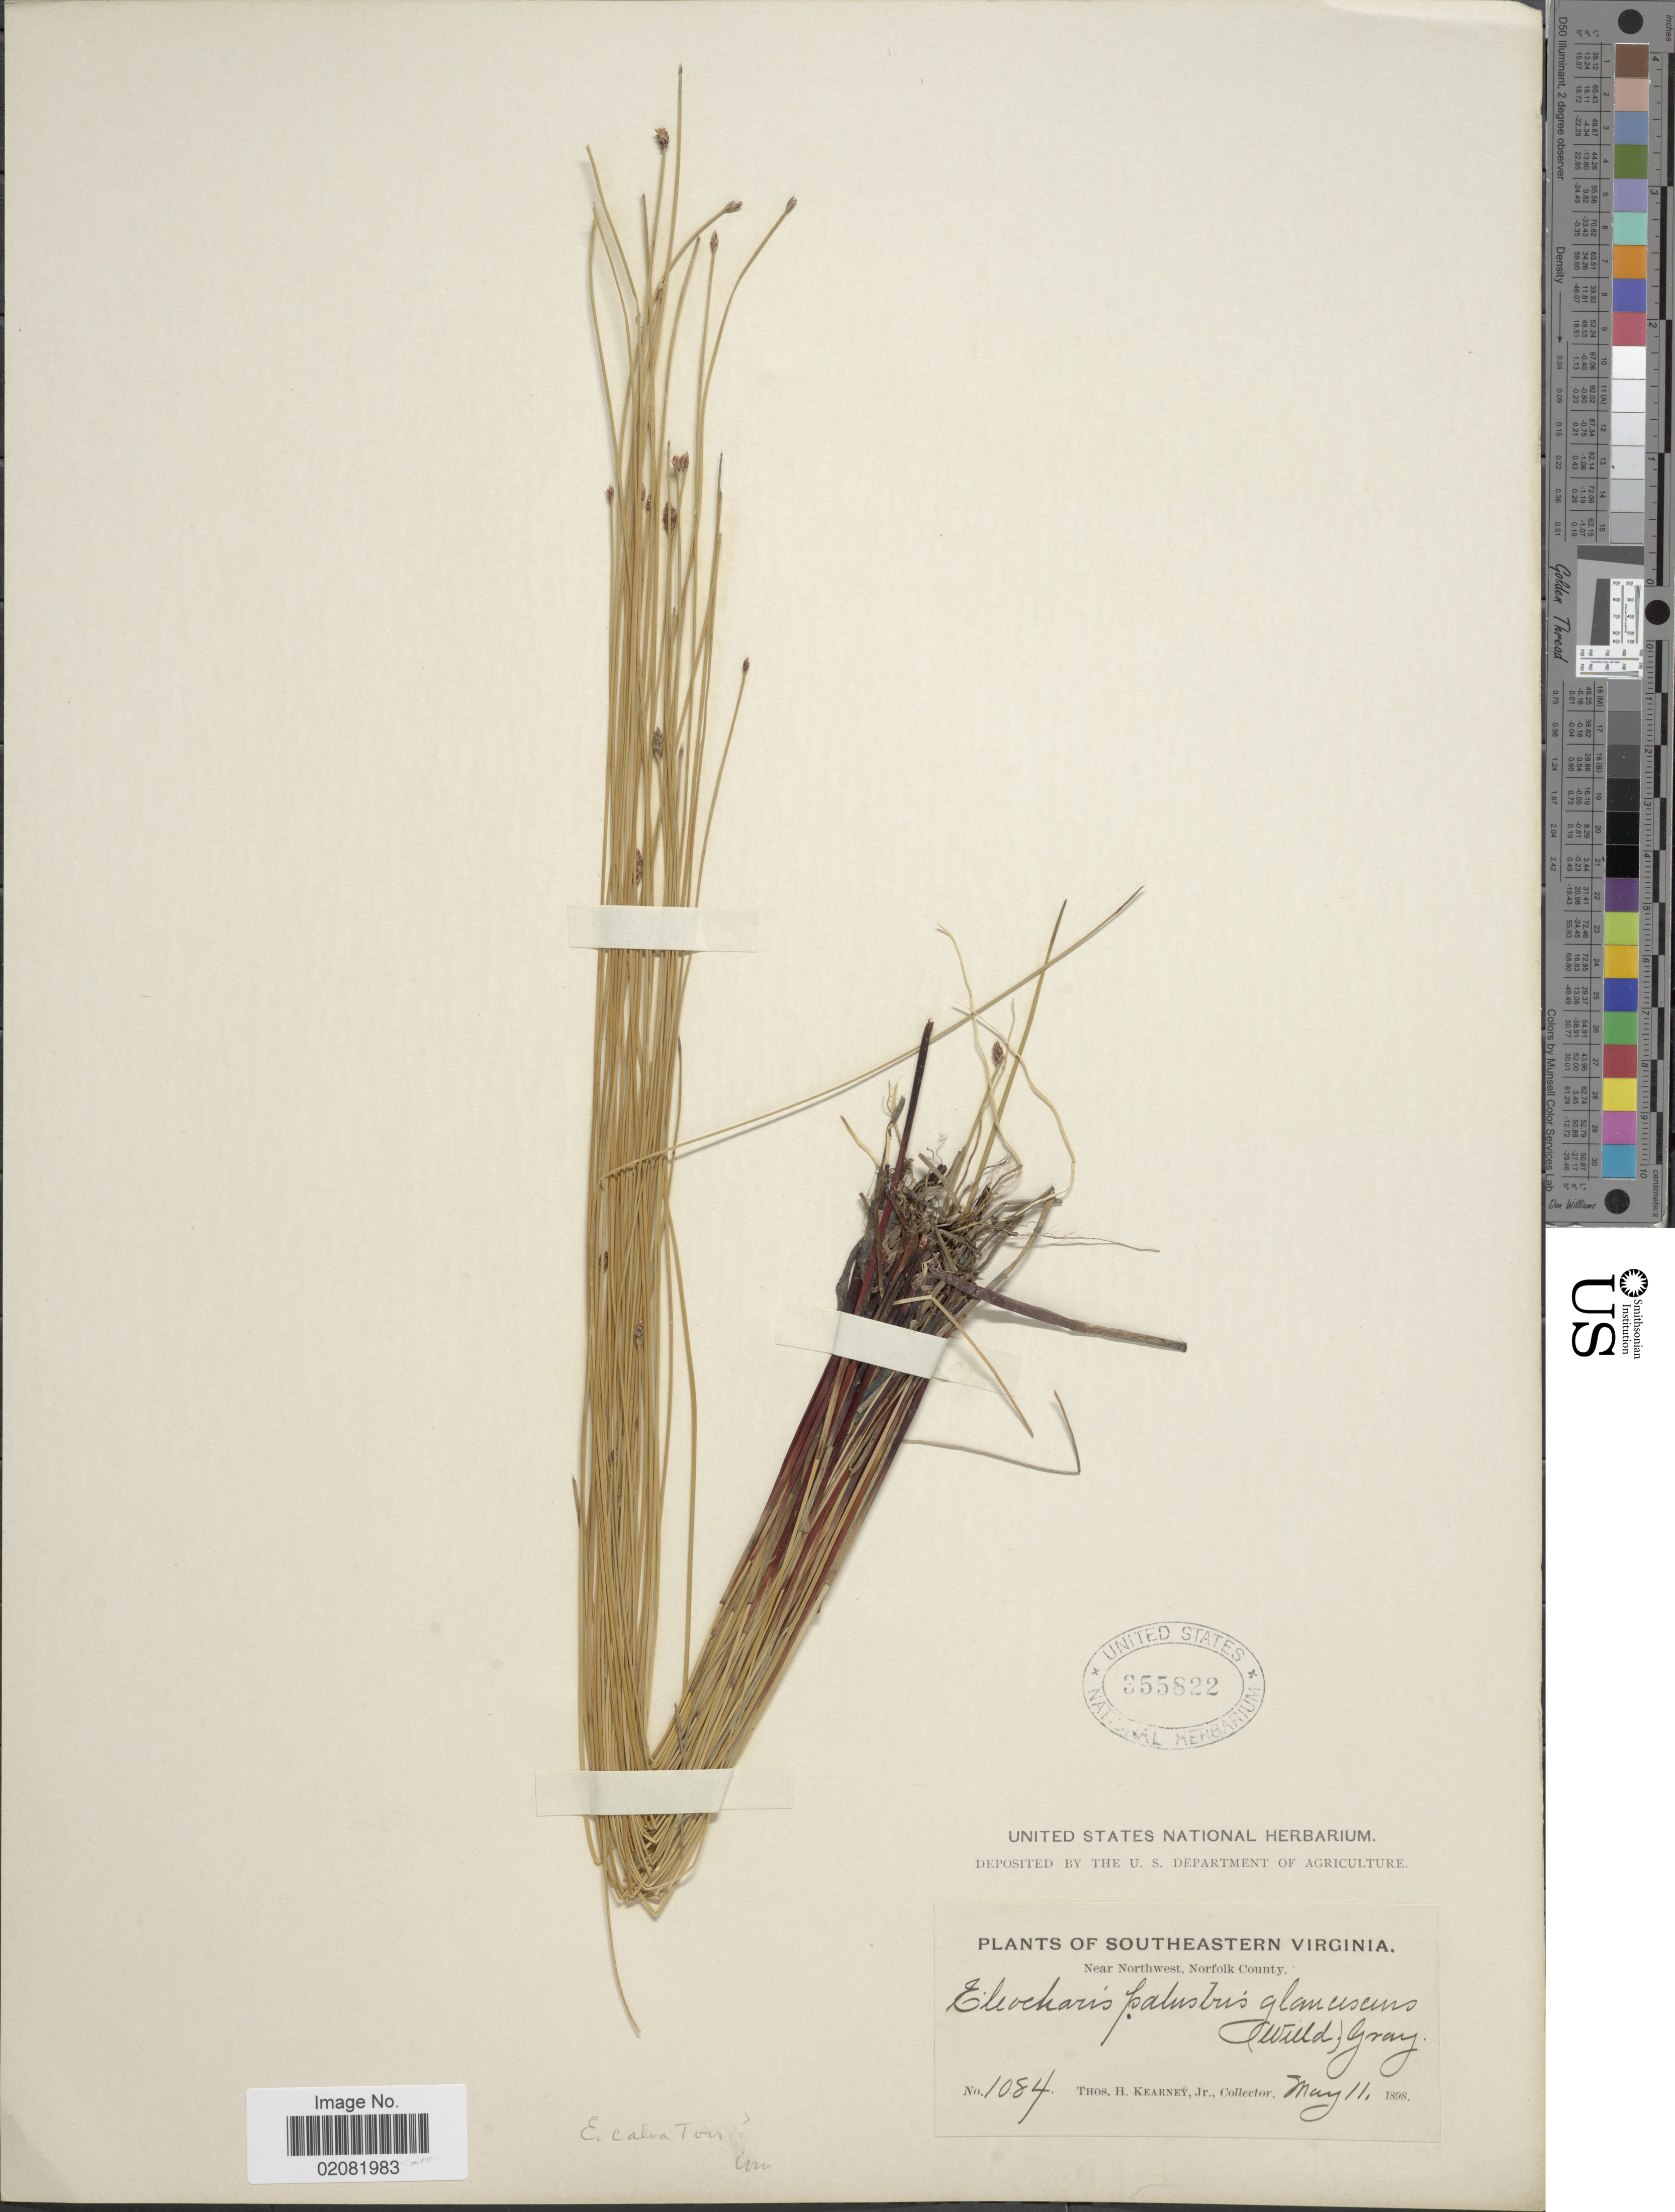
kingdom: Plantae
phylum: Tracheophyta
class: Liliopsida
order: Poales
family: Cyperaceae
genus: Eleocharis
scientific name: Eleocharis palustris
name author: (L.) Roem. & Schult.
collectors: T. H. Kearney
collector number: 1084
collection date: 1898-05-11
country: United States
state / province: Virginia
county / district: City of Norfolk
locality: Southeastern Virginia, Near Northwest, Norfolk County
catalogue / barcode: US 355822